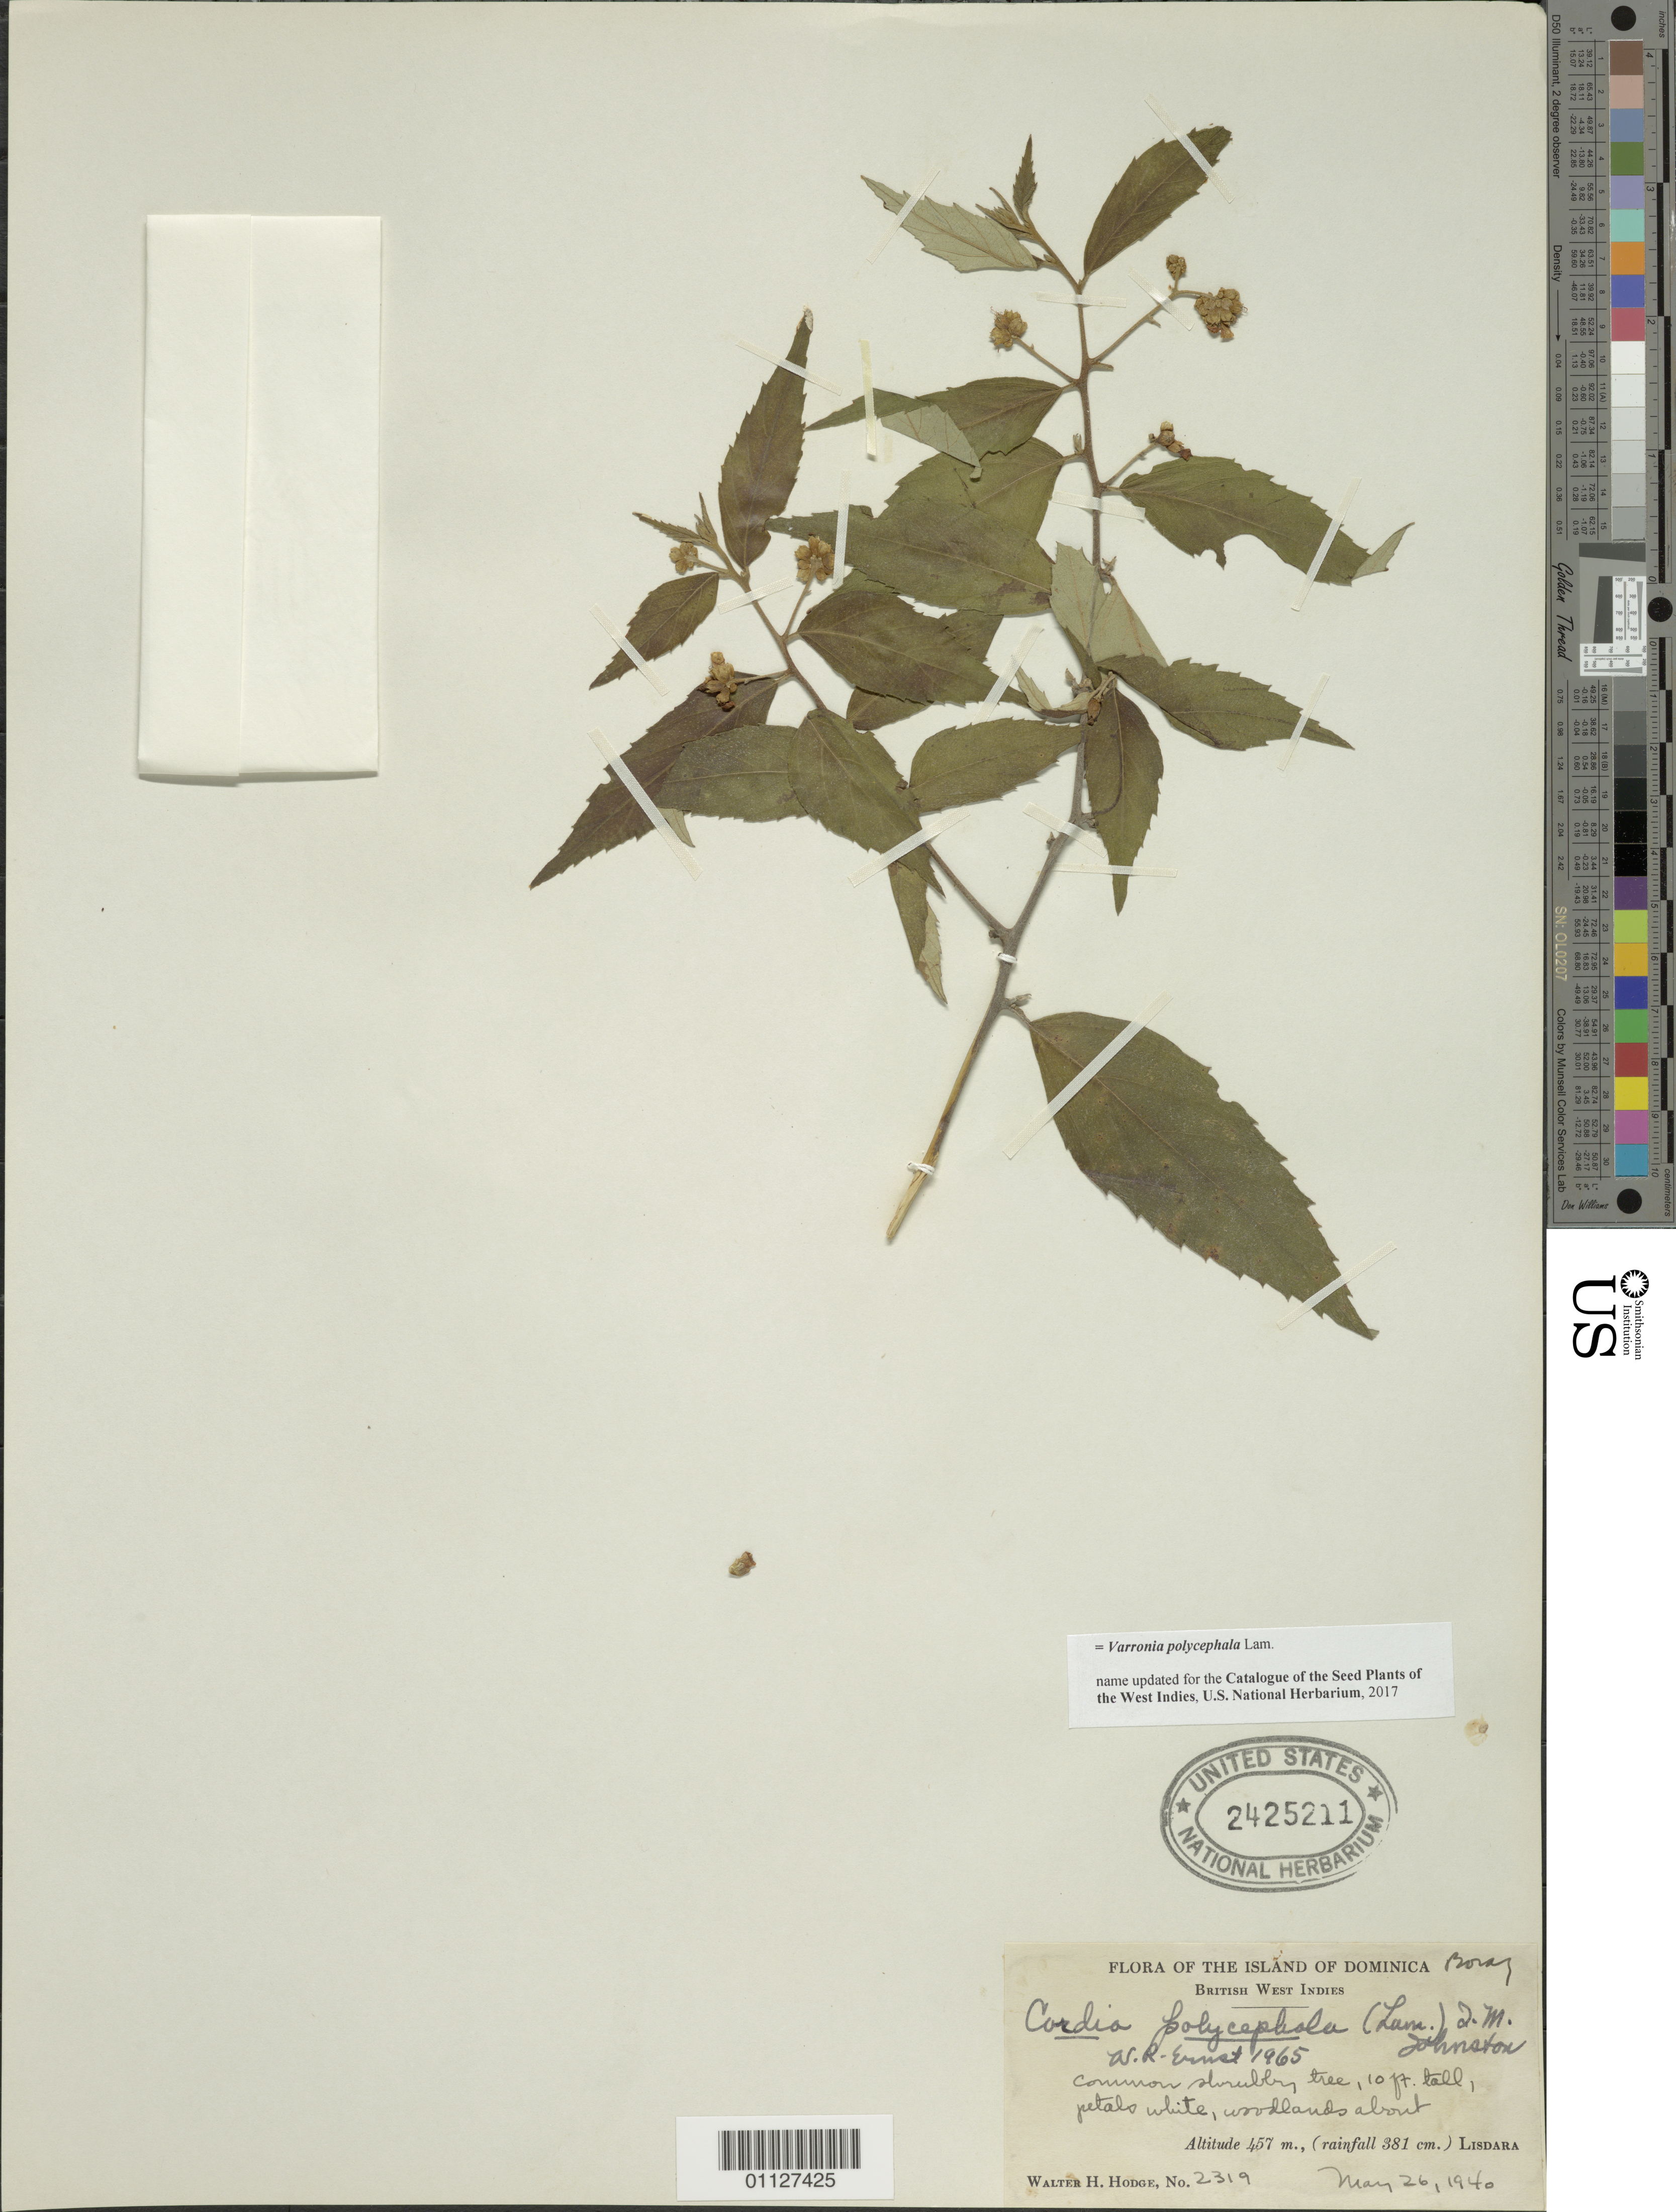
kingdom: Plantae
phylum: Tracheophyta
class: Magnoliopsida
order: Boraginales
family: Cordiaceae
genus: Varronia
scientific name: Varronia polycephala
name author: Lam.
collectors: W. Hodge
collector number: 2319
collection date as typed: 26 May 1940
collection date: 1940-05-26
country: Dominica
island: Dominica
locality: Lisdara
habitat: woodlands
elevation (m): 457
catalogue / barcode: US 2425211